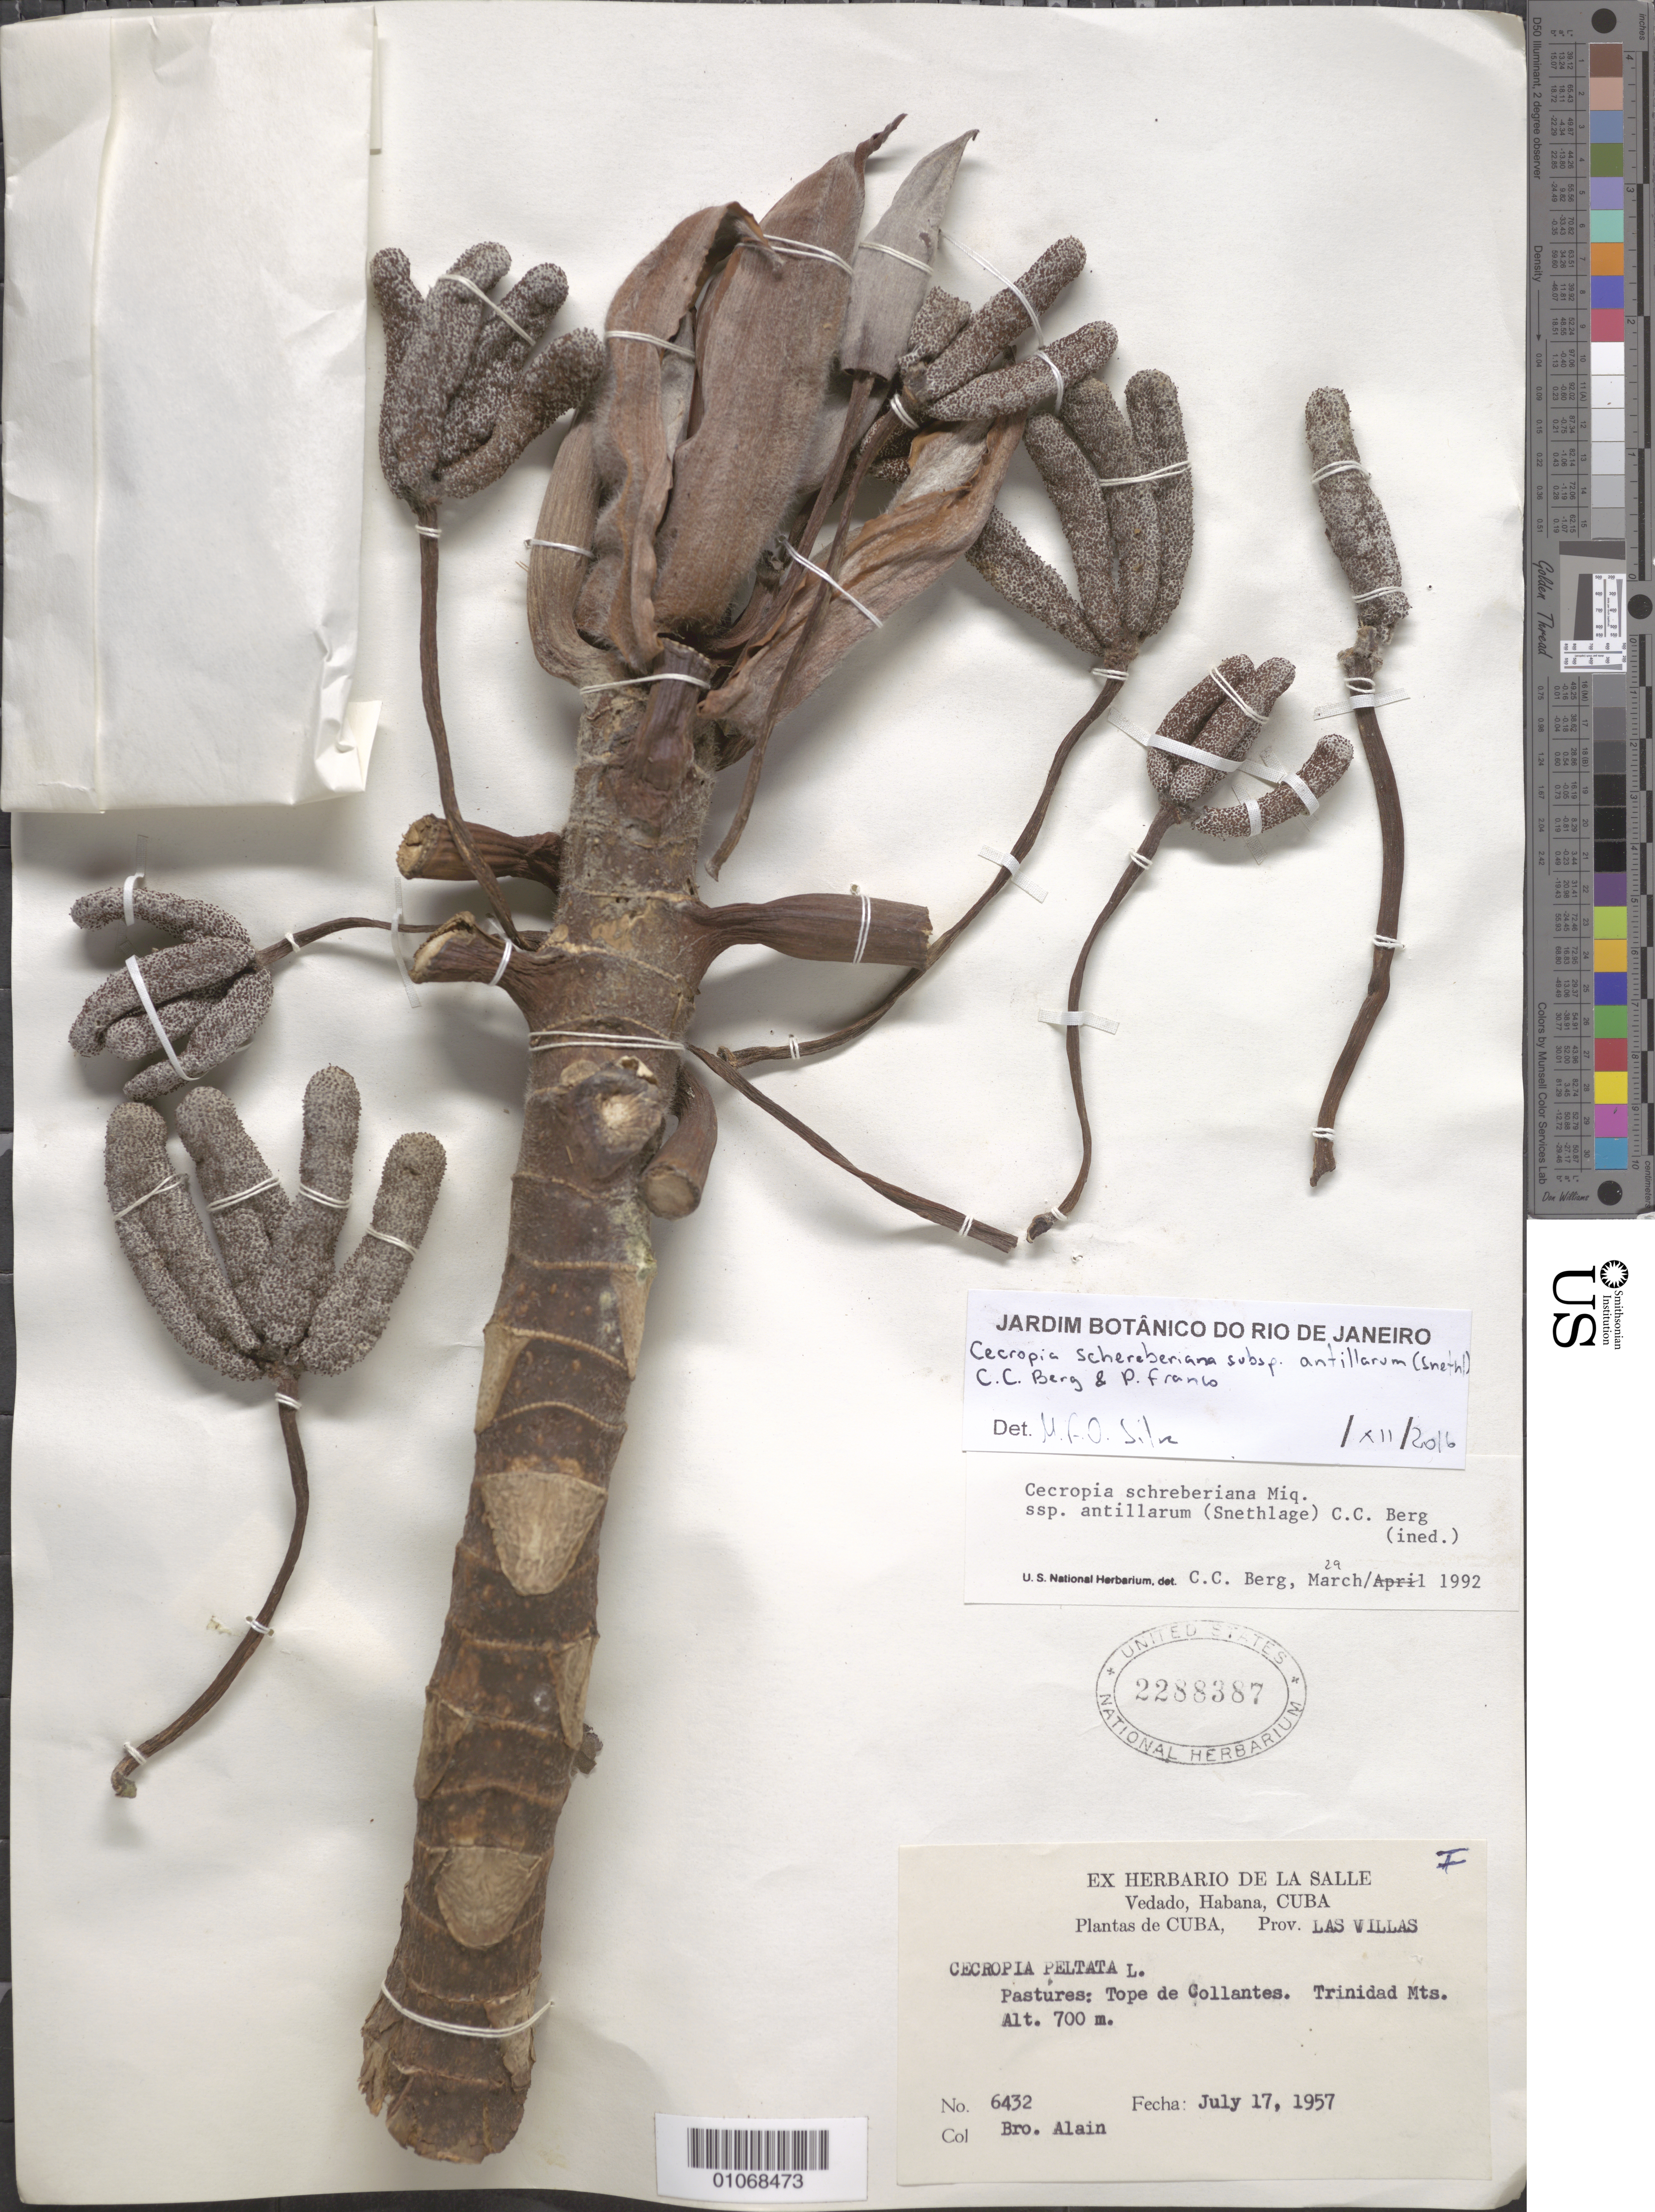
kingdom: Plantae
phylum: Tracheophyta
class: Magnoliopsida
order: Rosales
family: Urticaceae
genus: Cecropia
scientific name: Cecropia schreberiana subsp. antillarum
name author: (Snethl.) C.C. Berg & P. Franco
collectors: A. H. Liogier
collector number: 6432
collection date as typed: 17 Jul 1957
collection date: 1957-07-17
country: Cuba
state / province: Las Villas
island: Cuba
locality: Pastures: Tope de Collantes, Trinidad Mts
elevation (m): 700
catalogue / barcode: US 2288387